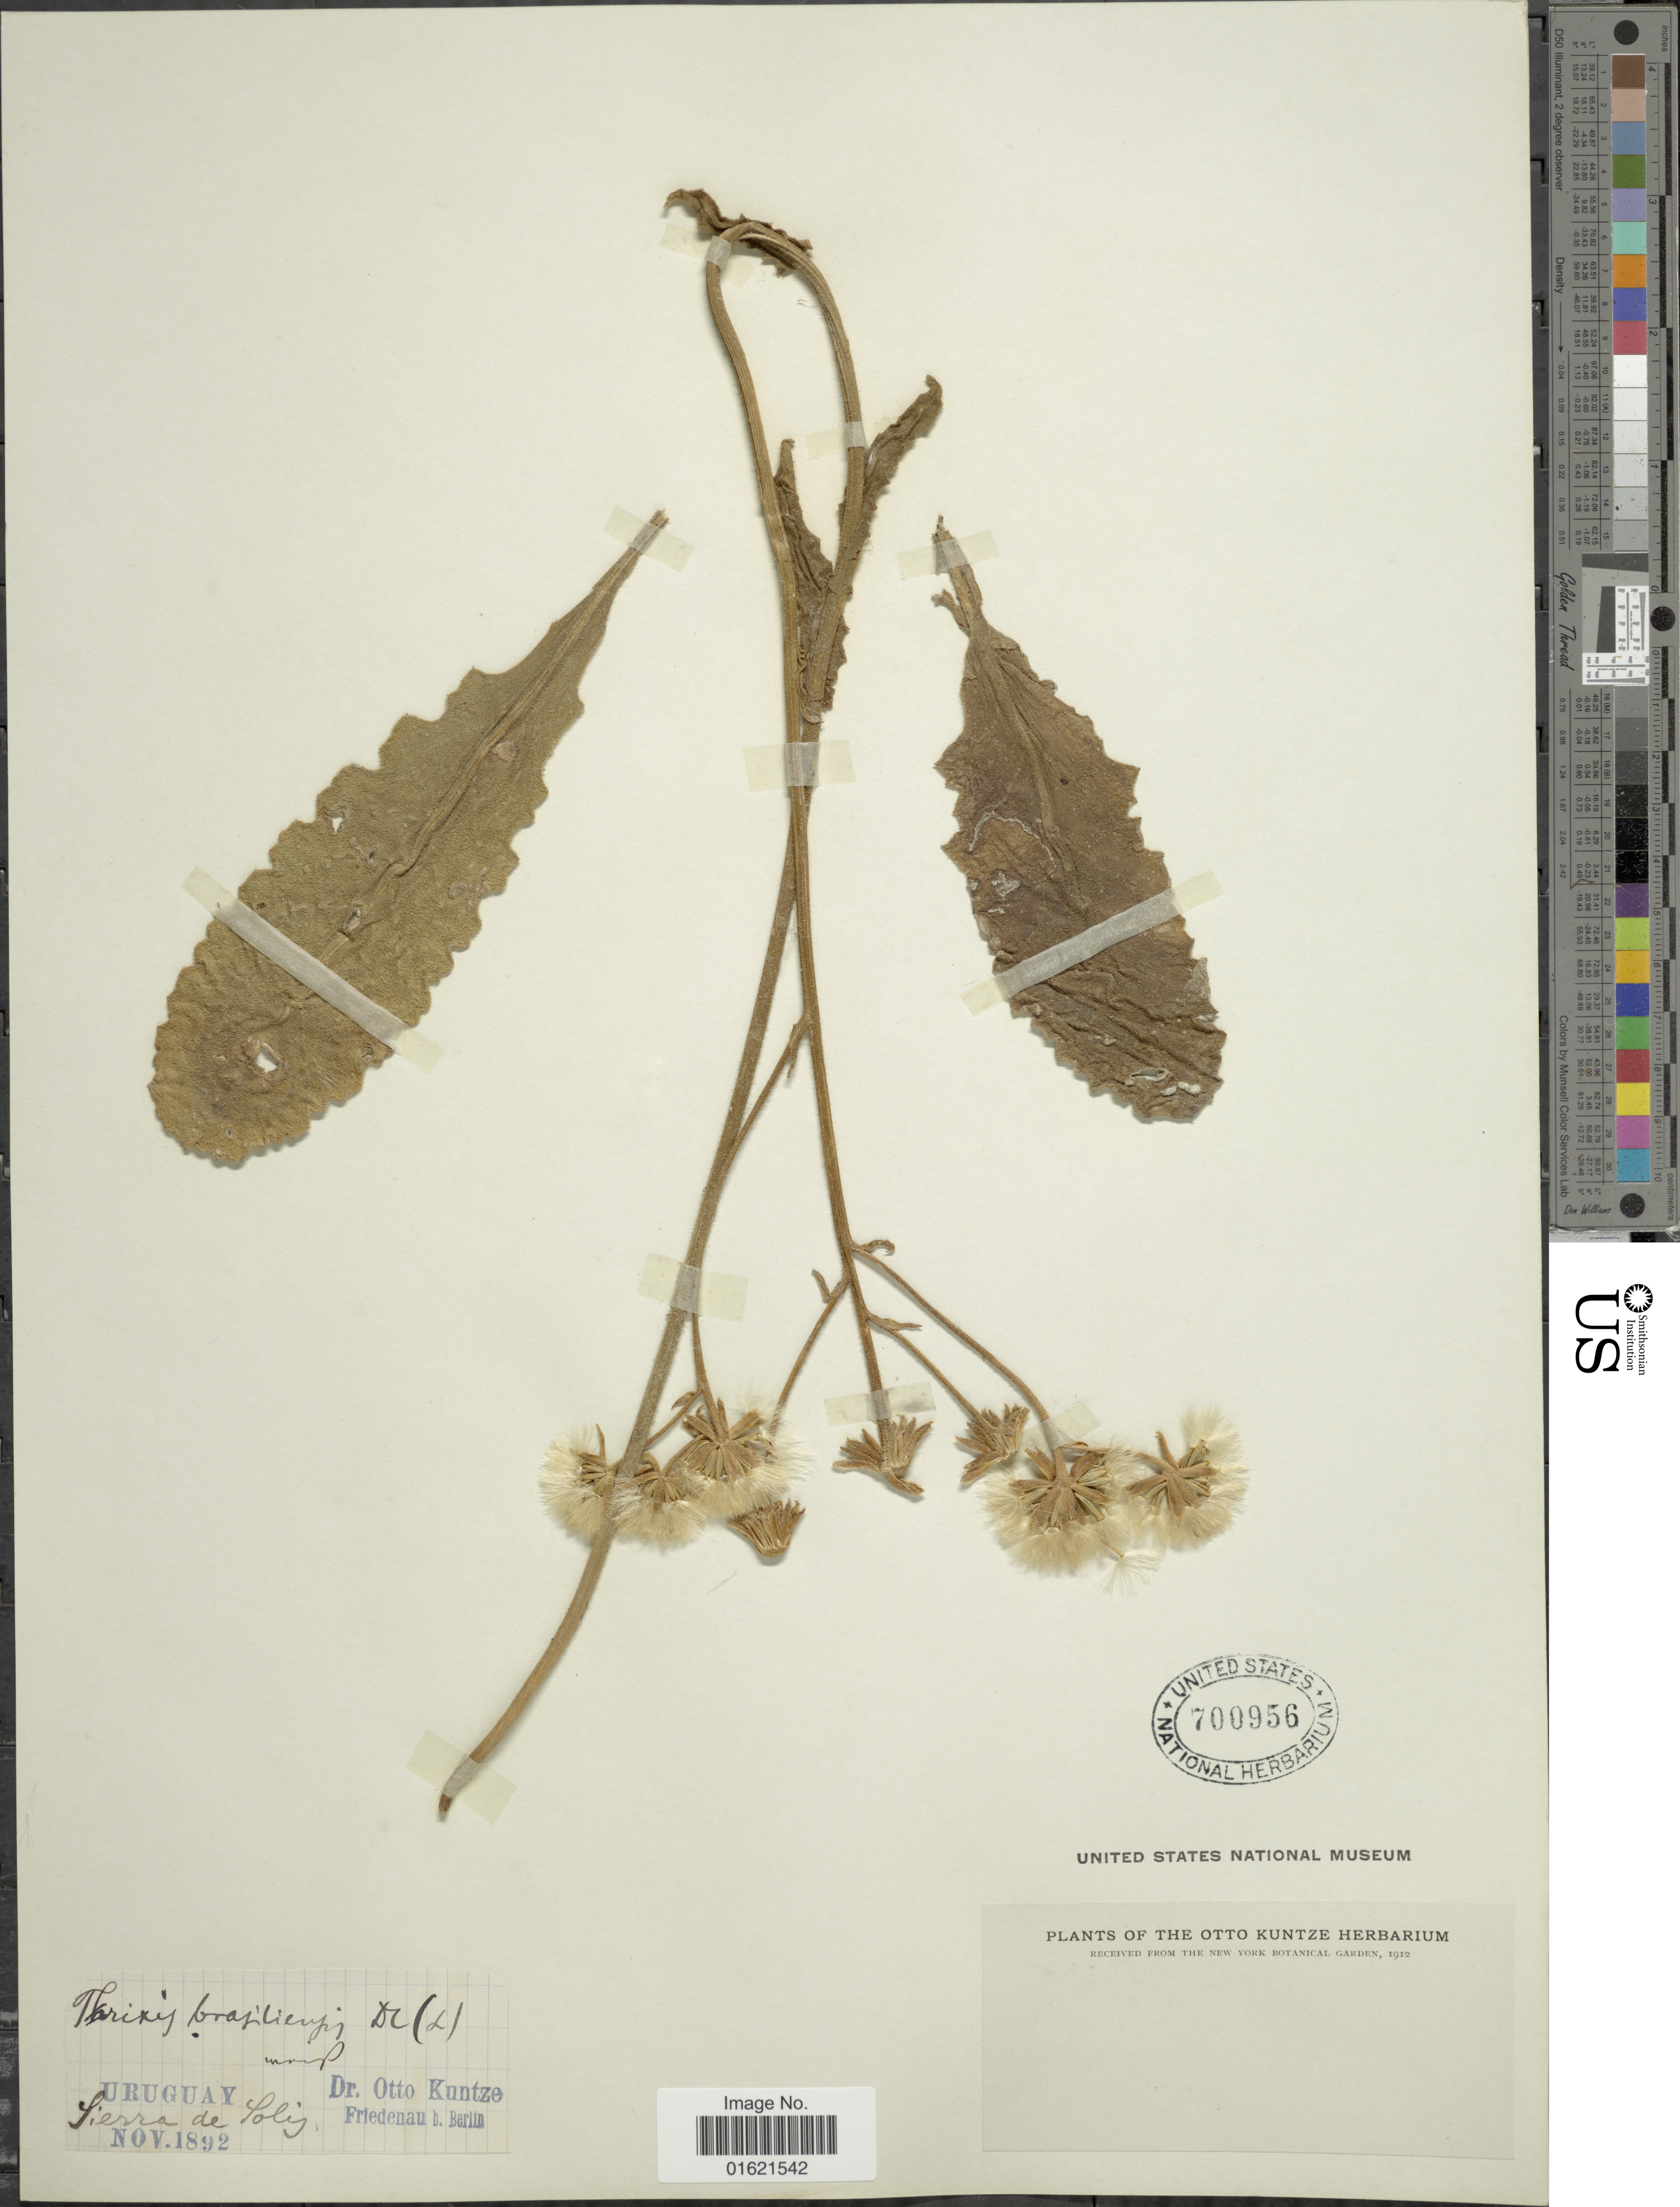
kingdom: Plantae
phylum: Tracheophyta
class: Magnoliopsida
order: Asterales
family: Asteraceae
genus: Holocheilus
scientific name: Holocheilus brasiliensis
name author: (L.) Cabrera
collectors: C.E.O. Kuntze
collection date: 1892-11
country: Uruguay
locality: Sierra de Solly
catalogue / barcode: US 700956